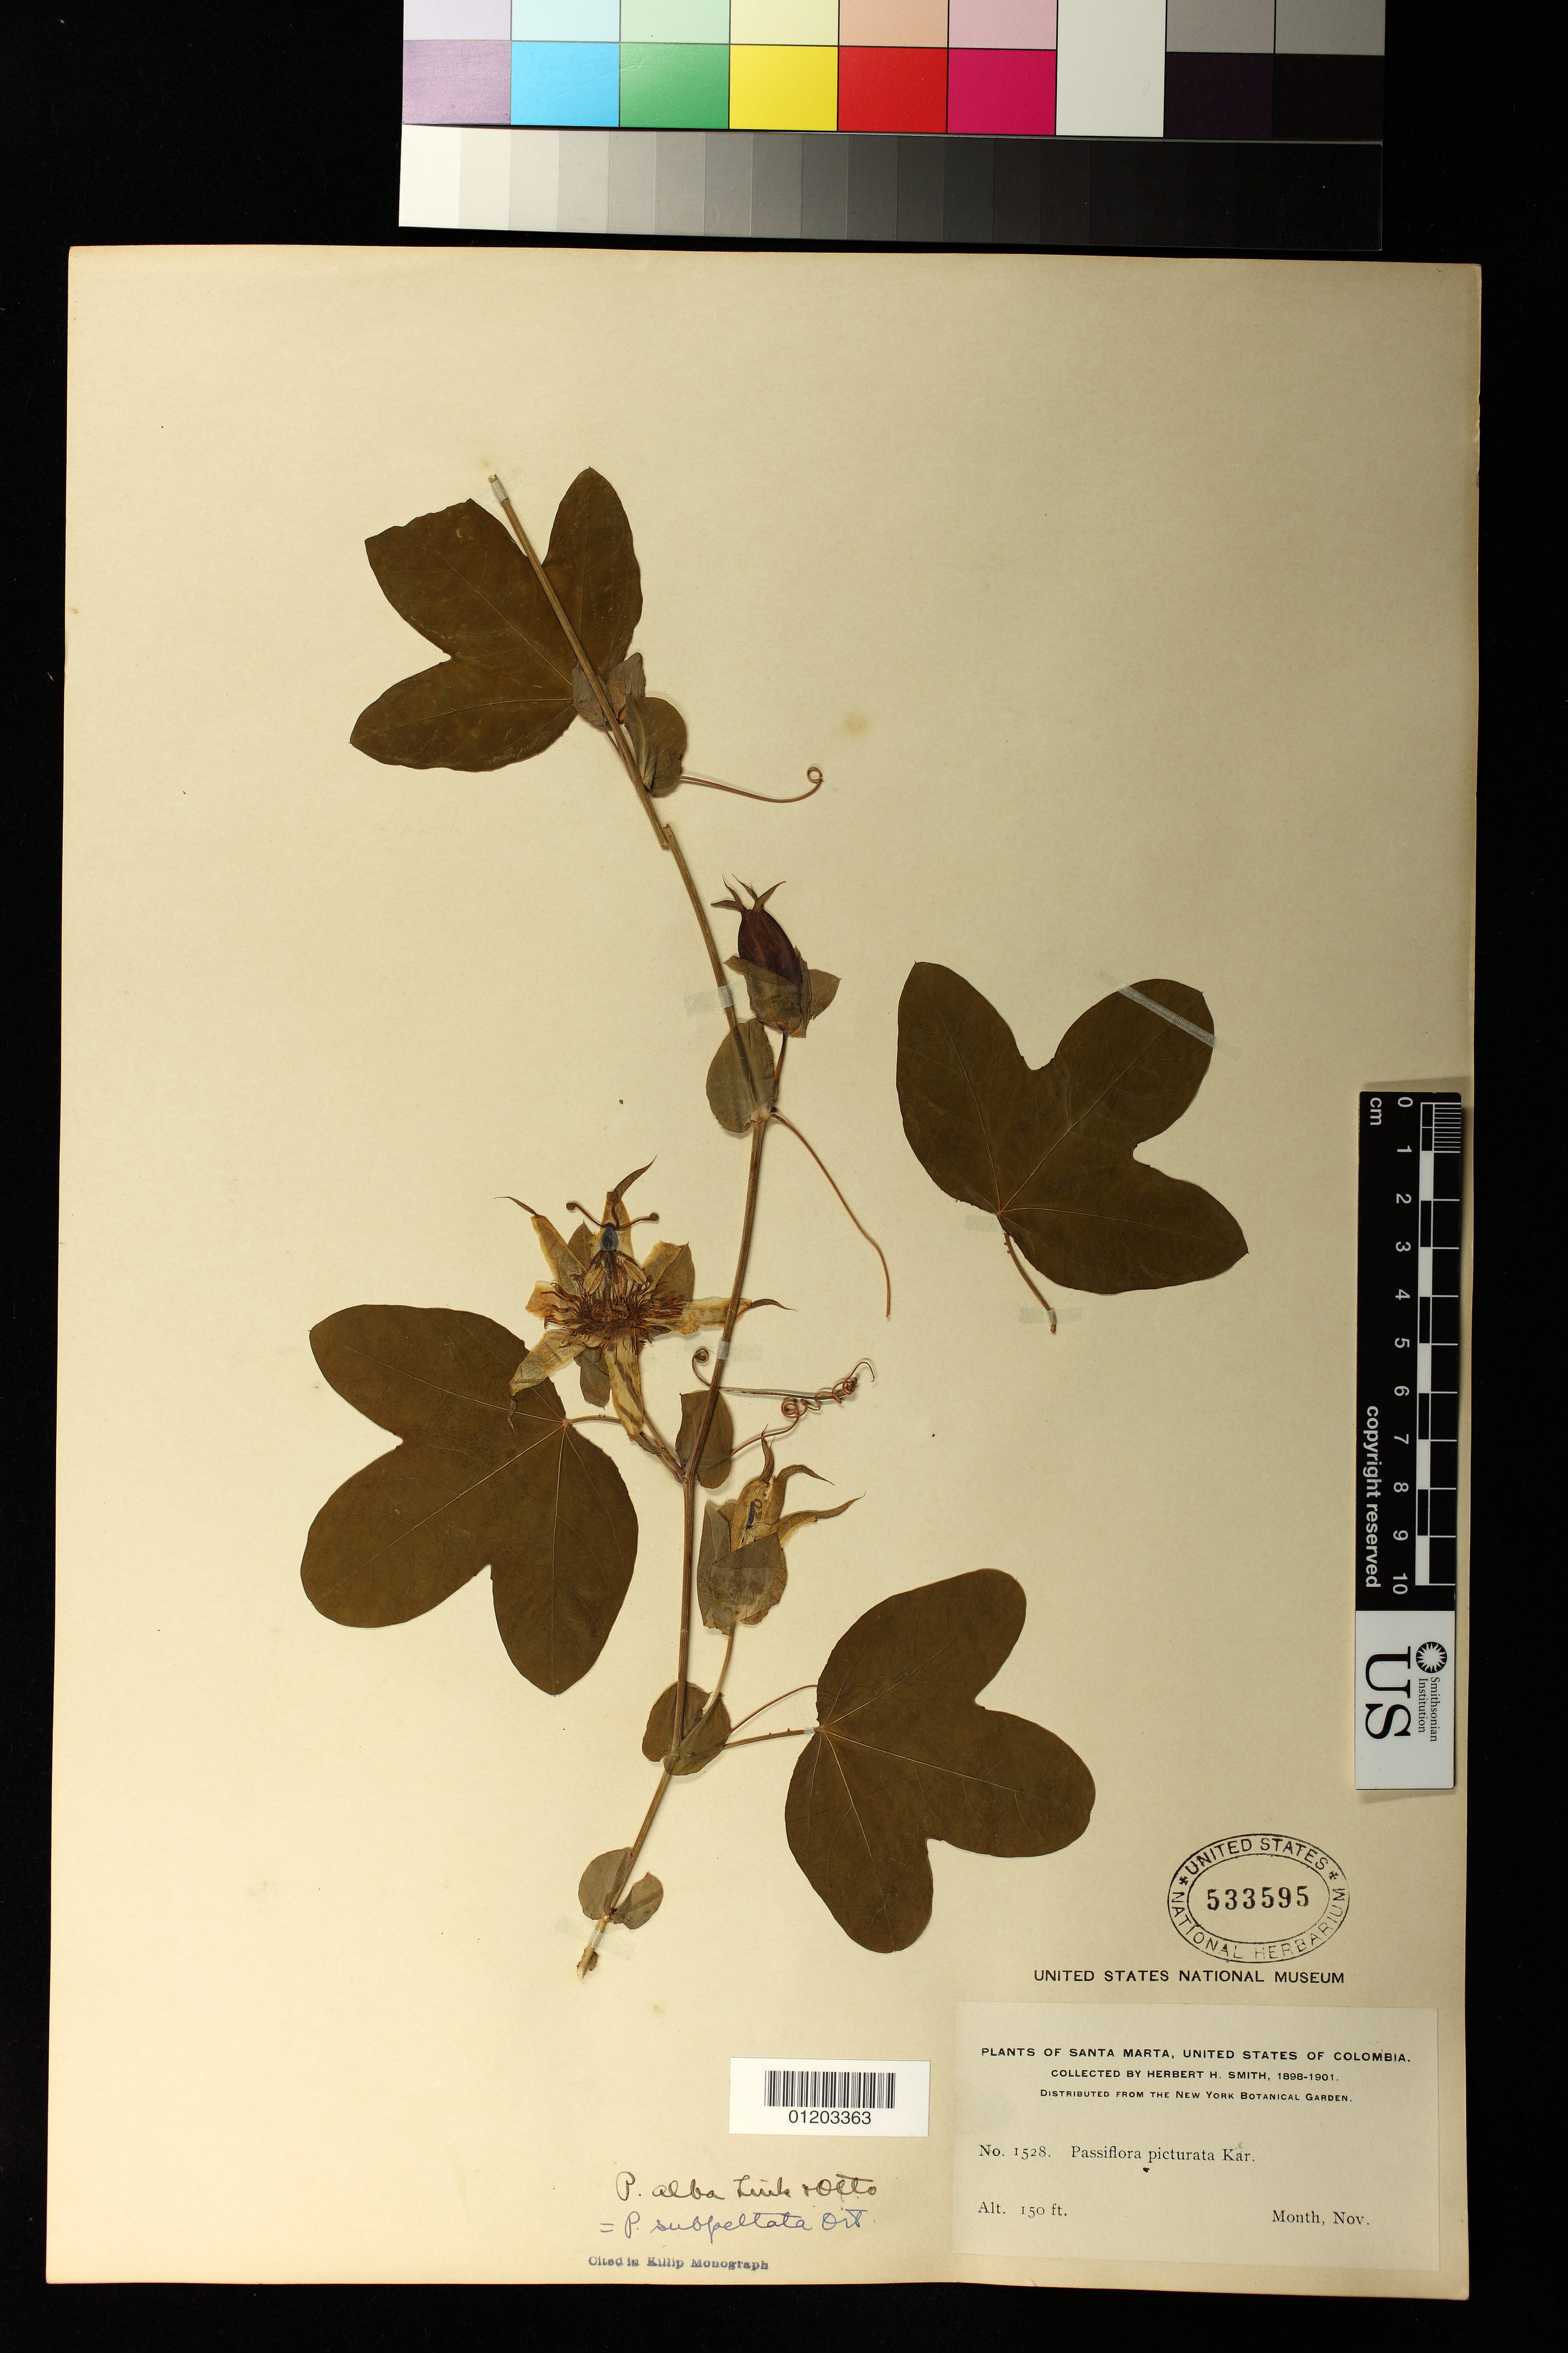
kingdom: Plantae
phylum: Tracheophyta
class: Magnoliopsida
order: Malpighiales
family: Passifloraceae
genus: Passiflora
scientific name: Passiflora subpeltata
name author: Ortega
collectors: Herbert H. Smith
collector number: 1528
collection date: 1898-11-01/1901-11-01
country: Colombia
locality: Santa Marta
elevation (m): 46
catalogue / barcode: US 533595